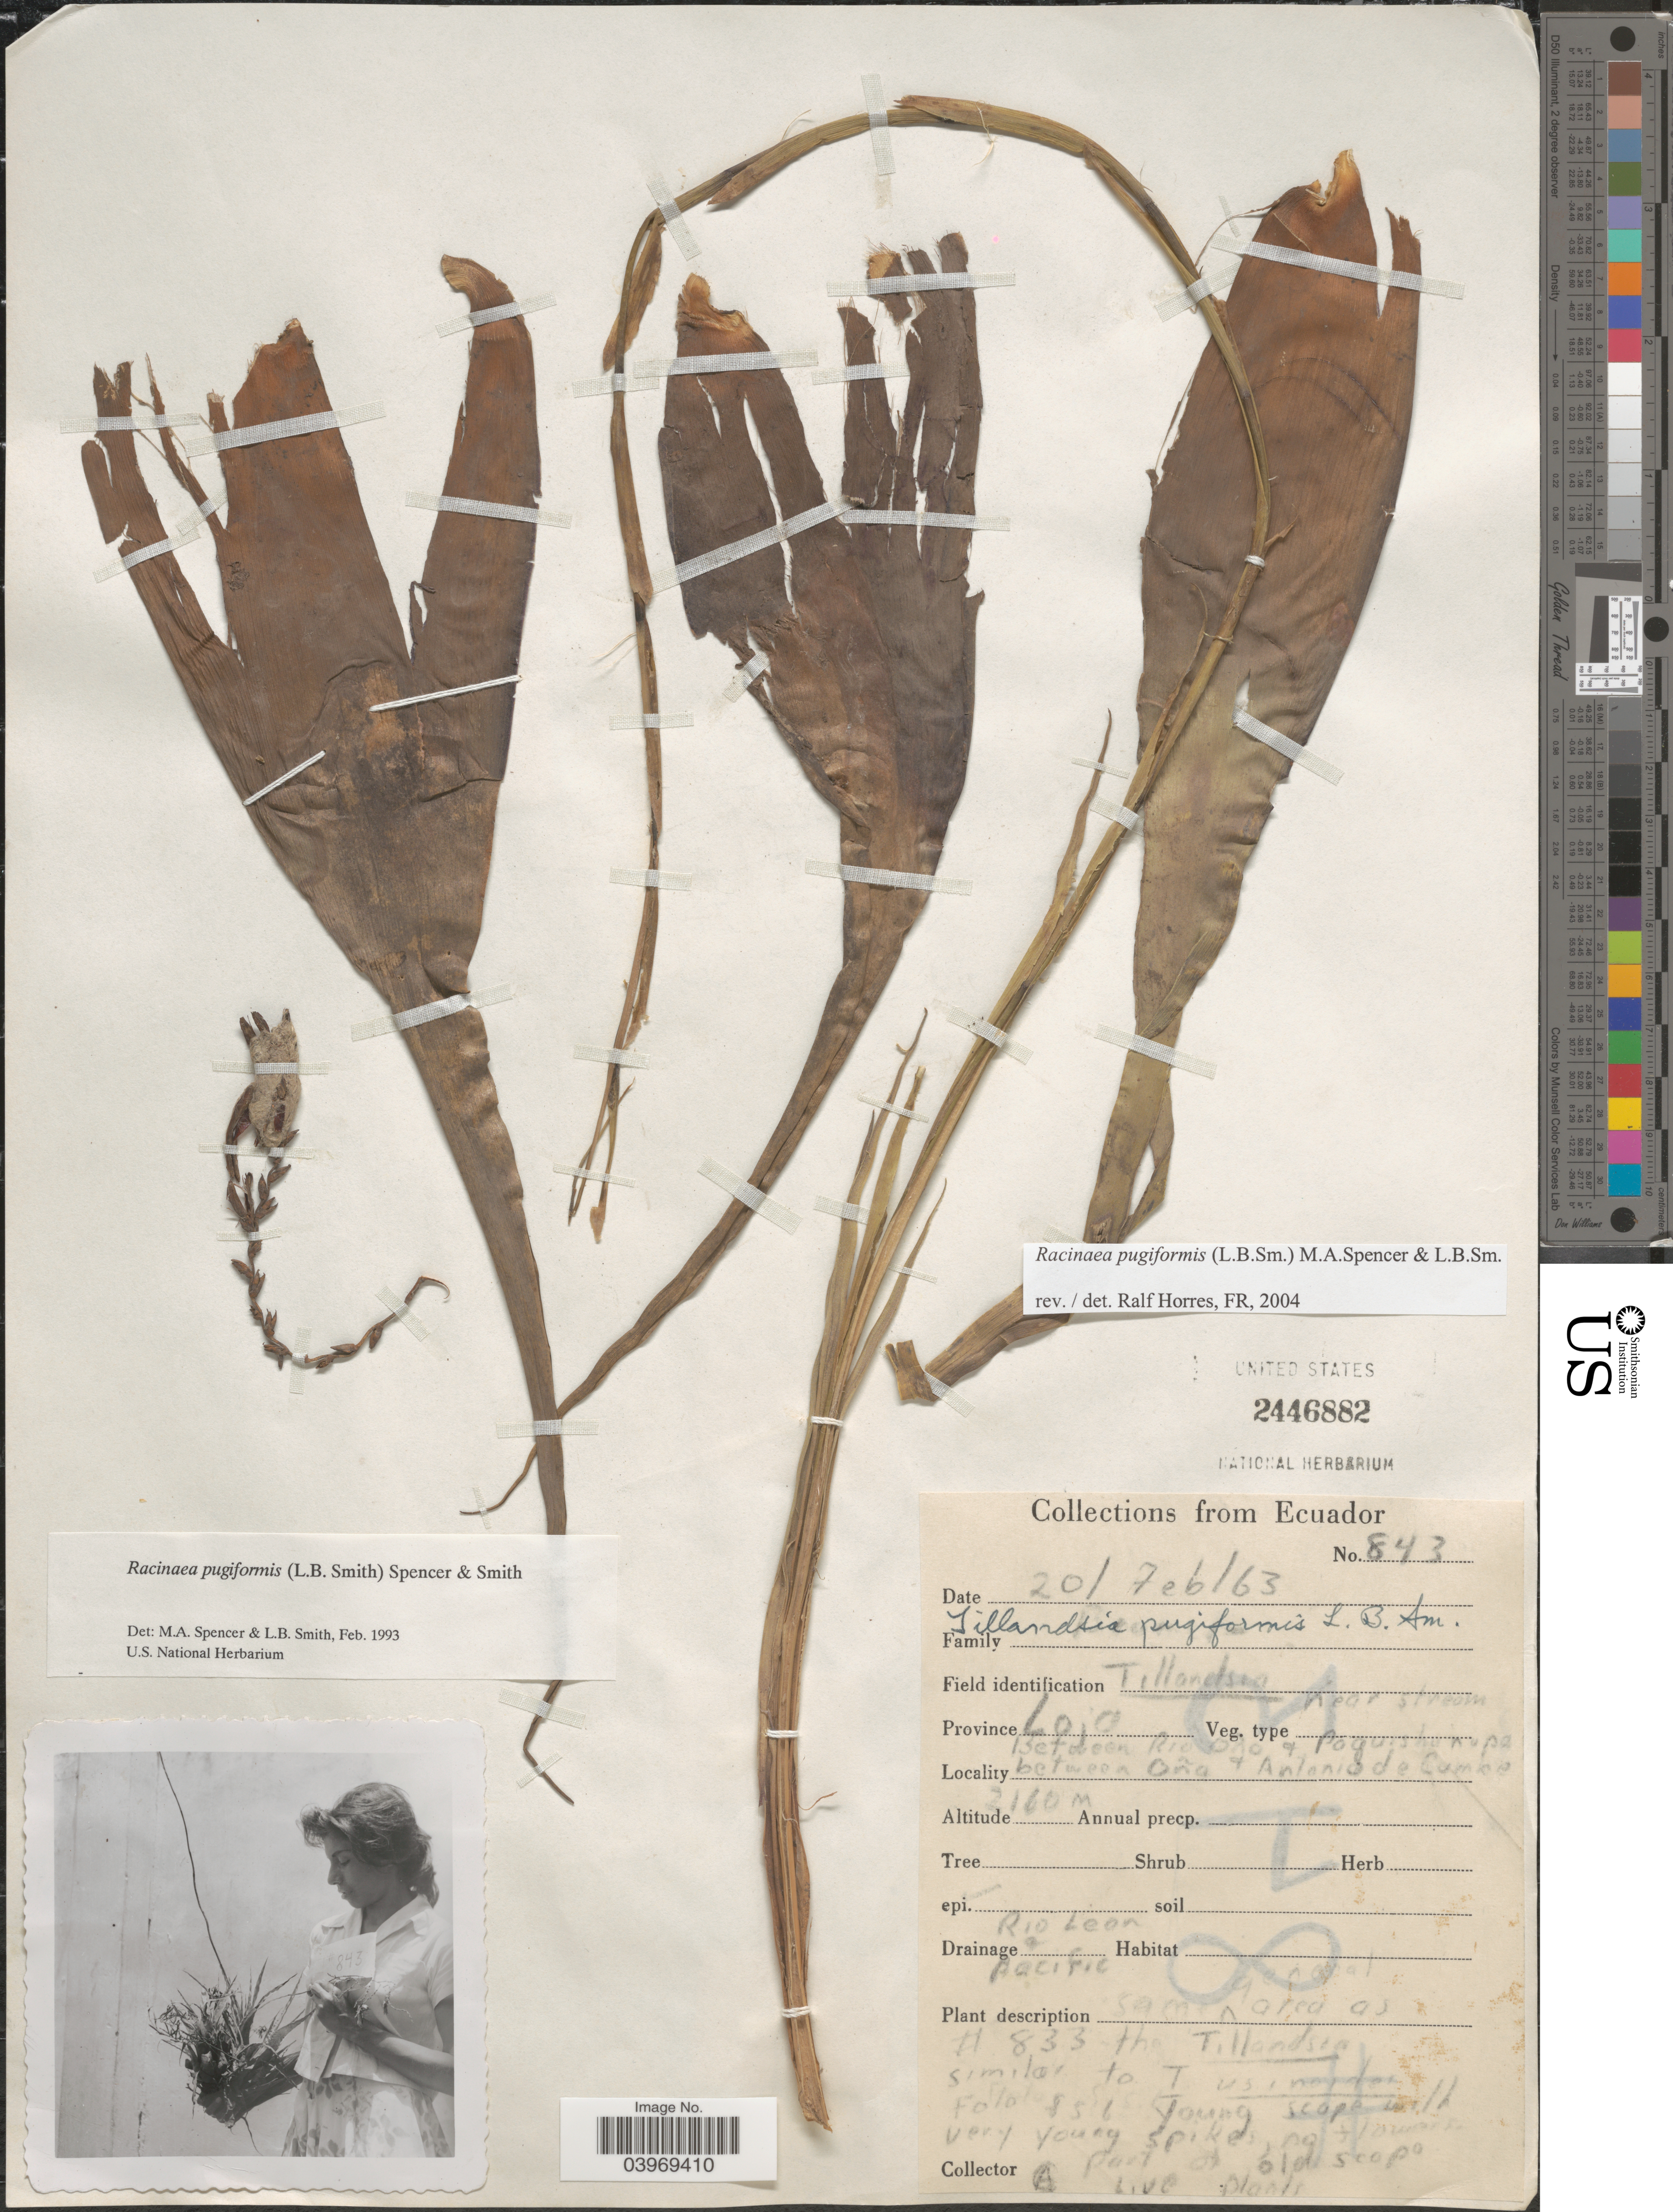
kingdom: Plantae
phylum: Tracheophyta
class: Liliopsida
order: Poales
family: Bromeliaceae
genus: Racinaea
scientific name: Racinaea pugiformis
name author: (L.B. Sm.) M.A. Spencer & L.B. Sm.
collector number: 843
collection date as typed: Transcribed d/m/y: 20/2/63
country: Ecuador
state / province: Loja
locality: Between Rio Oja & Paquishapa between Oña & Antonio de Cumbe. Drainage Rio Leon & Pacific.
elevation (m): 2160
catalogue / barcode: US 2446882